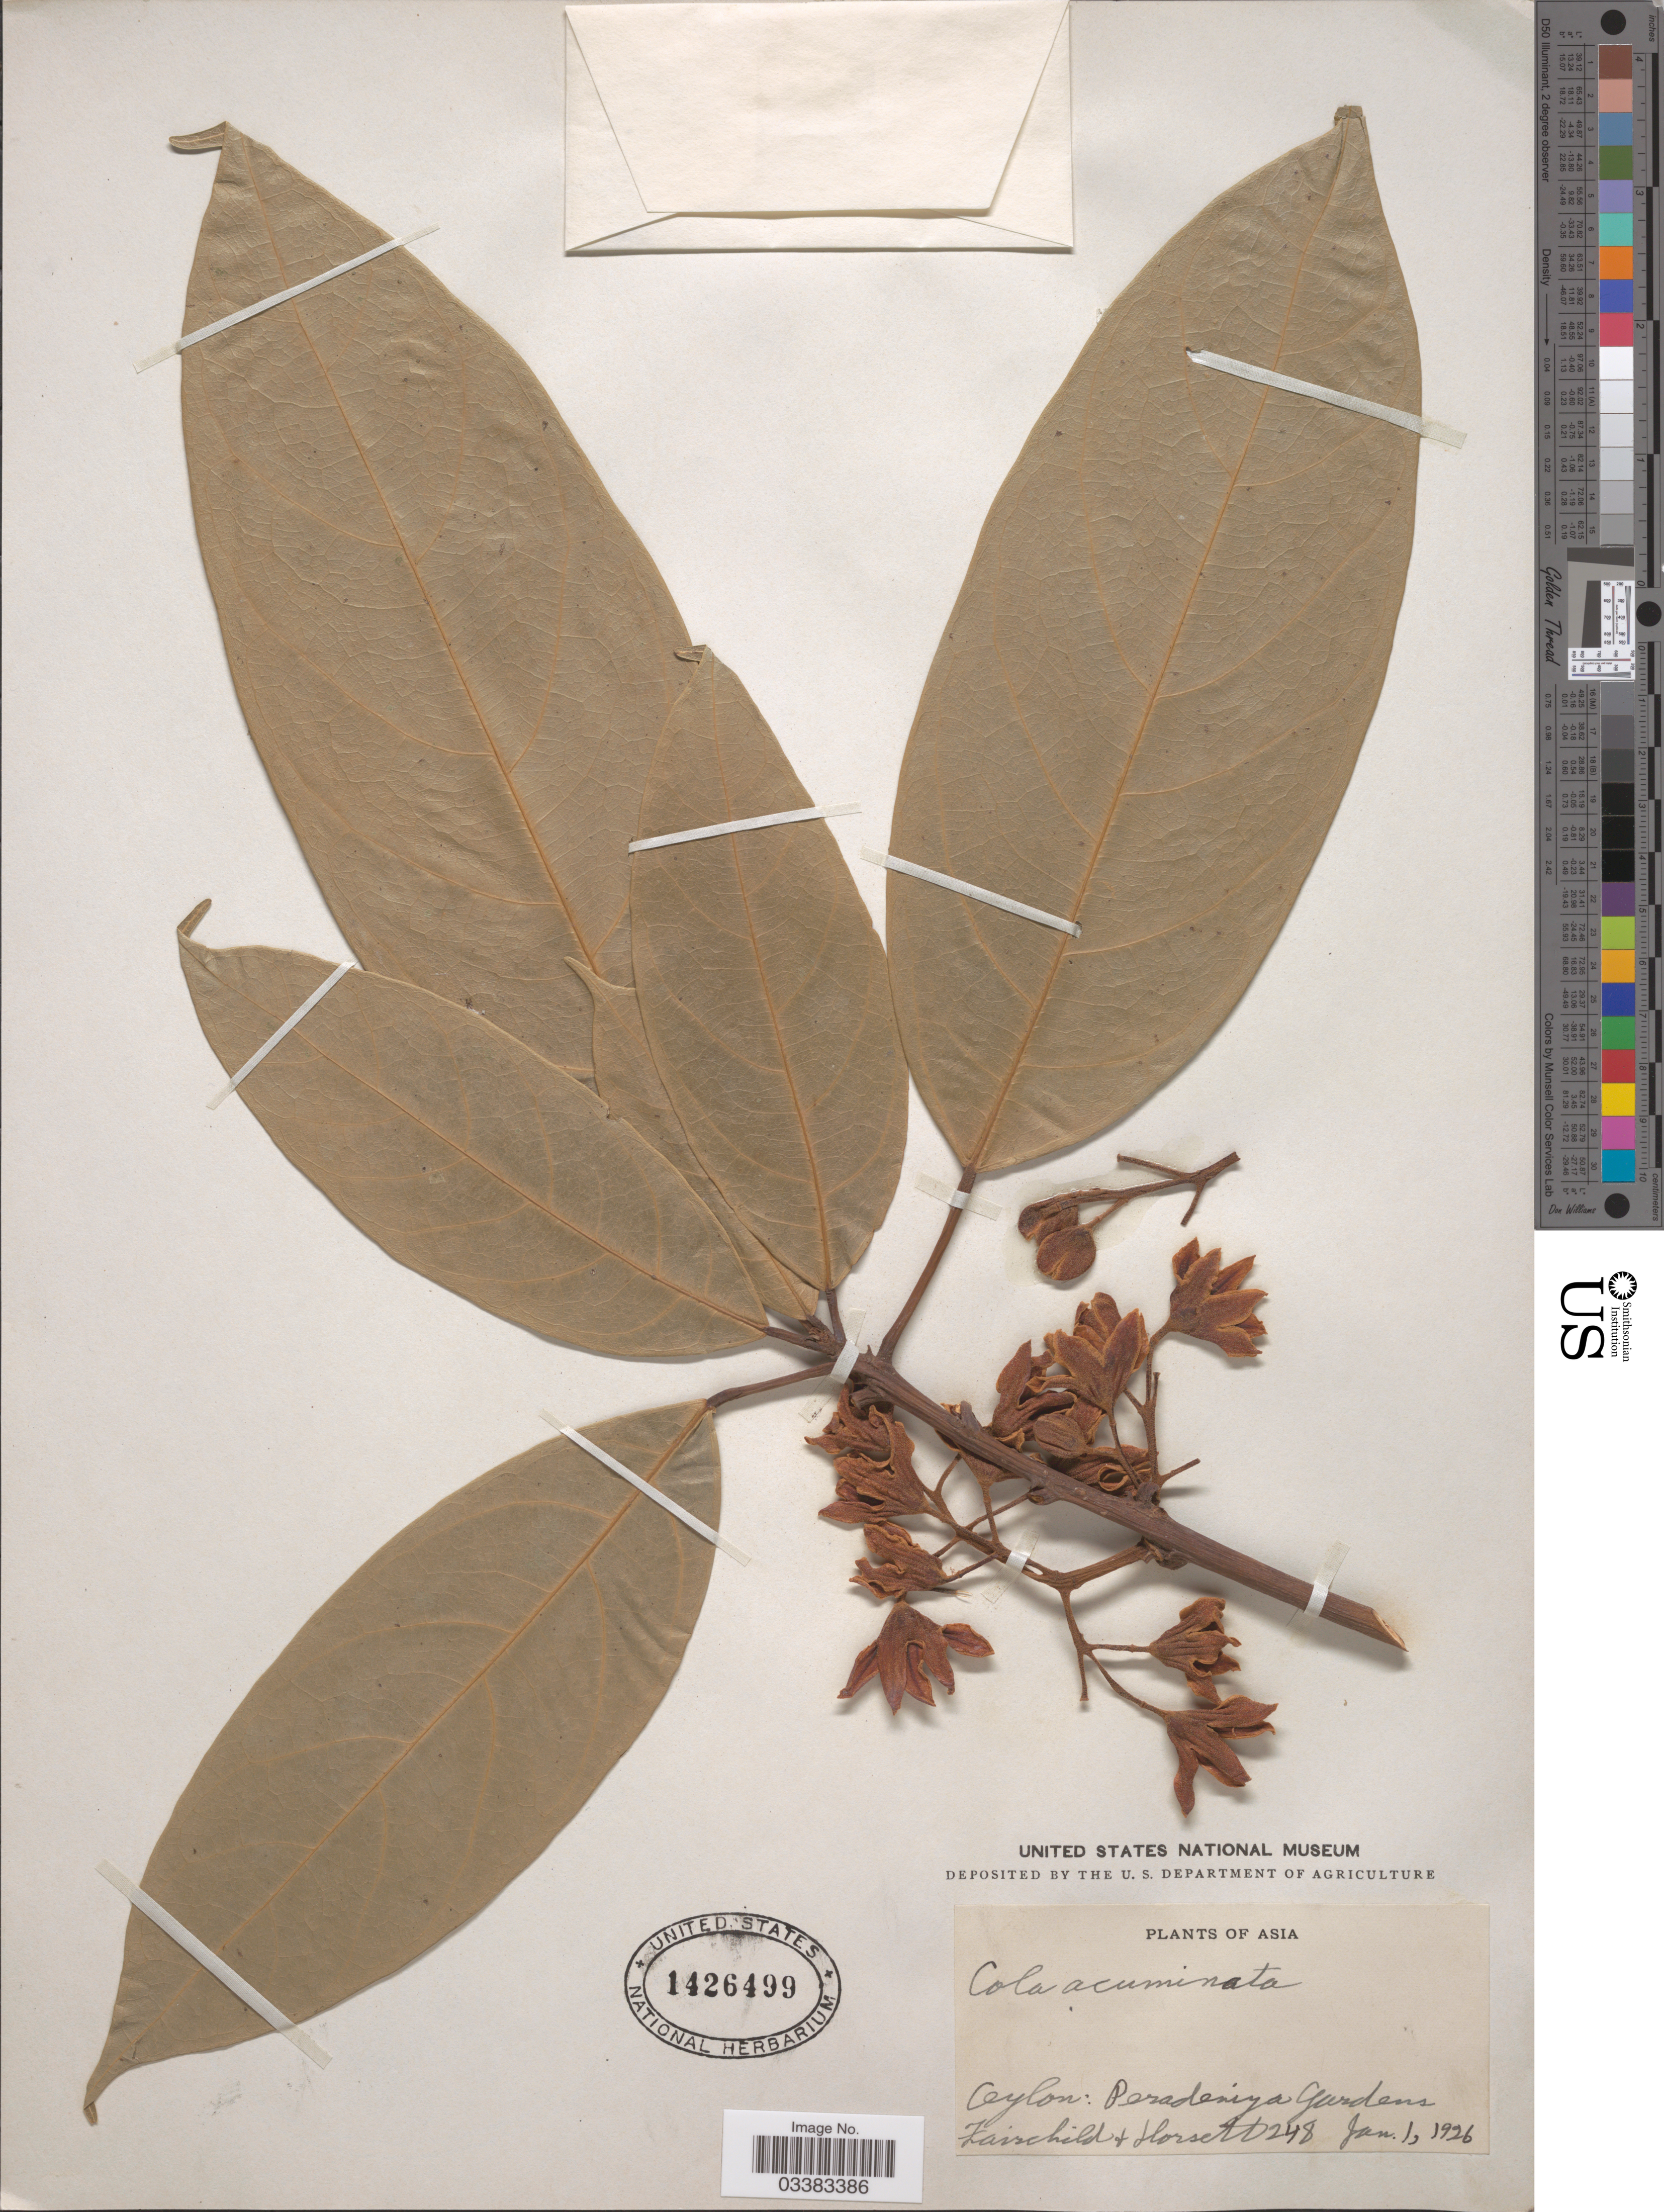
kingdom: Plantae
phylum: Tracheophyta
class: Magnoliopsida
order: Malvales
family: Malvaceae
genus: Cola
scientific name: Cola acuminata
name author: (P. Beauv.) Schott & Endl.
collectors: -. Fairchild & -. Horsett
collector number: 248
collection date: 1926-01-01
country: Sri Lanka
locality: Ceylon: Peradeniya Gardens.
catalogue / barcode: US 1426499